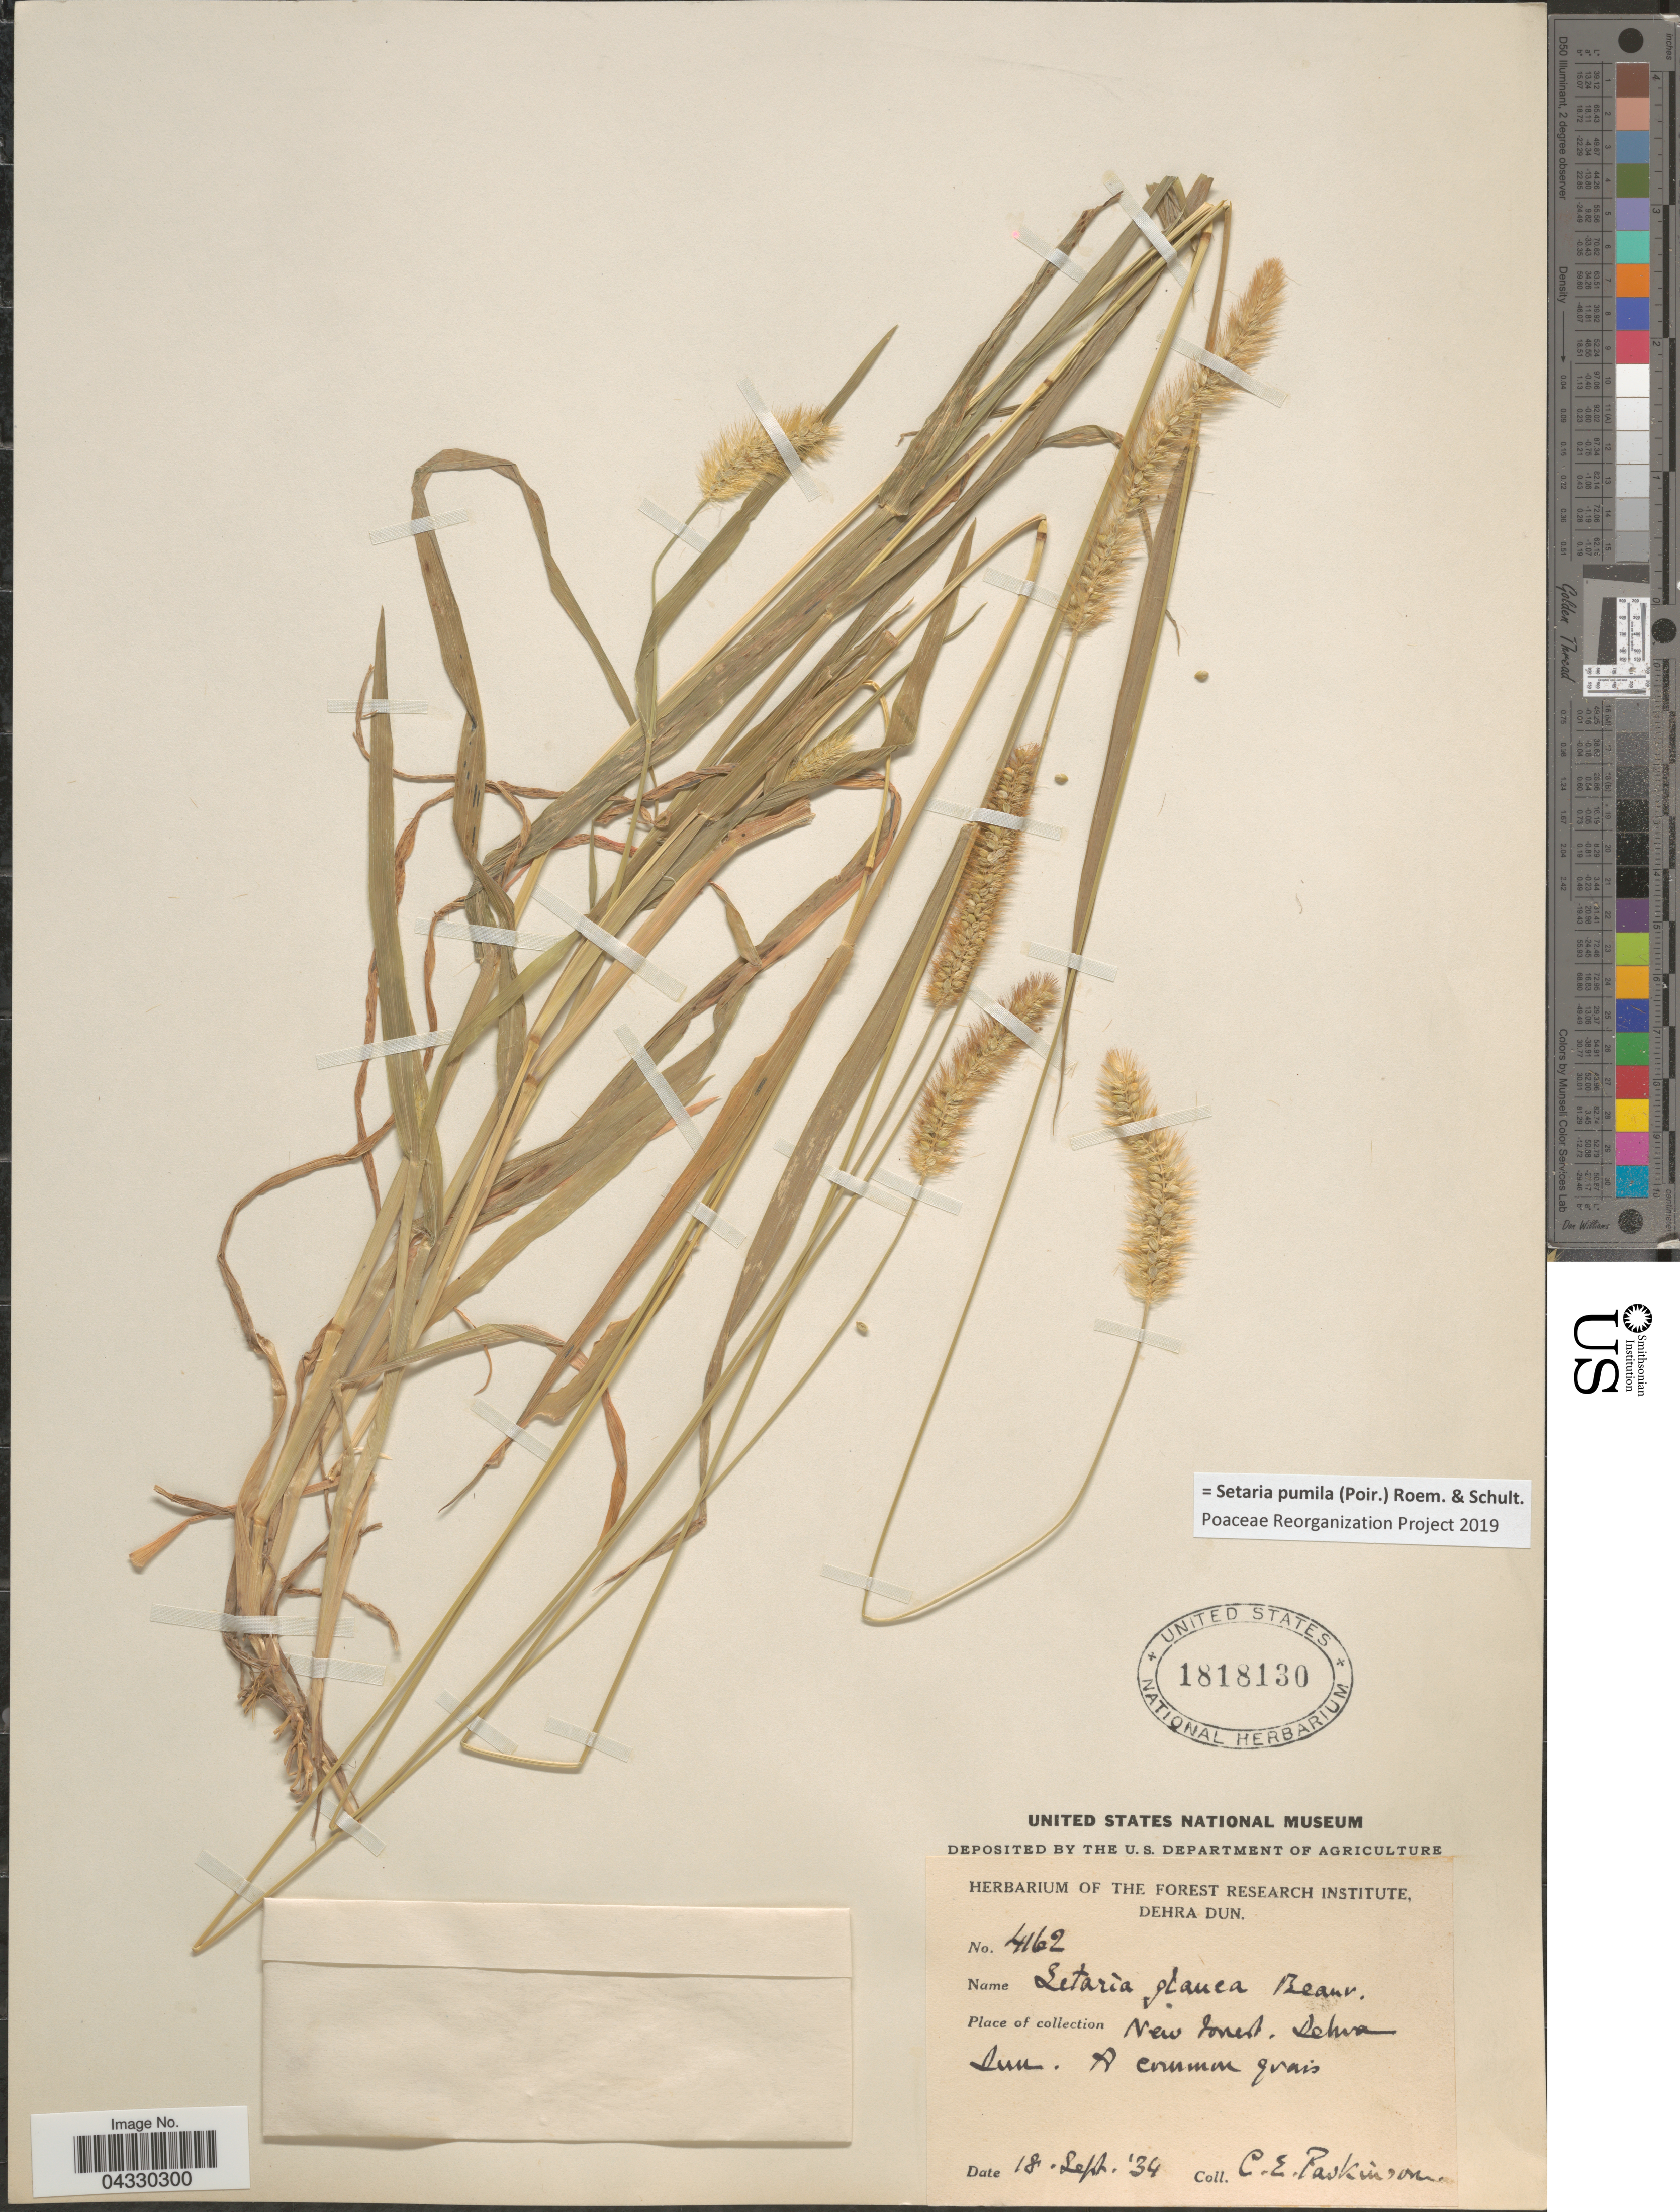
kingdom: Plantae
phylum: Tracheophyta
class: Liliopsida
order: Poales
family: Poaceae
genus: Setaria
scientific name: Setaria pumila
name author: (Poir.) Roem. & Schult.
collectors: C. E. Parkinson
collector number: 4162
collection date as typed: Transcribed d/m/y: 18/9/34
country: India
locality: New forest. Dehra Dun.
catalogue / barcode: US 1818130